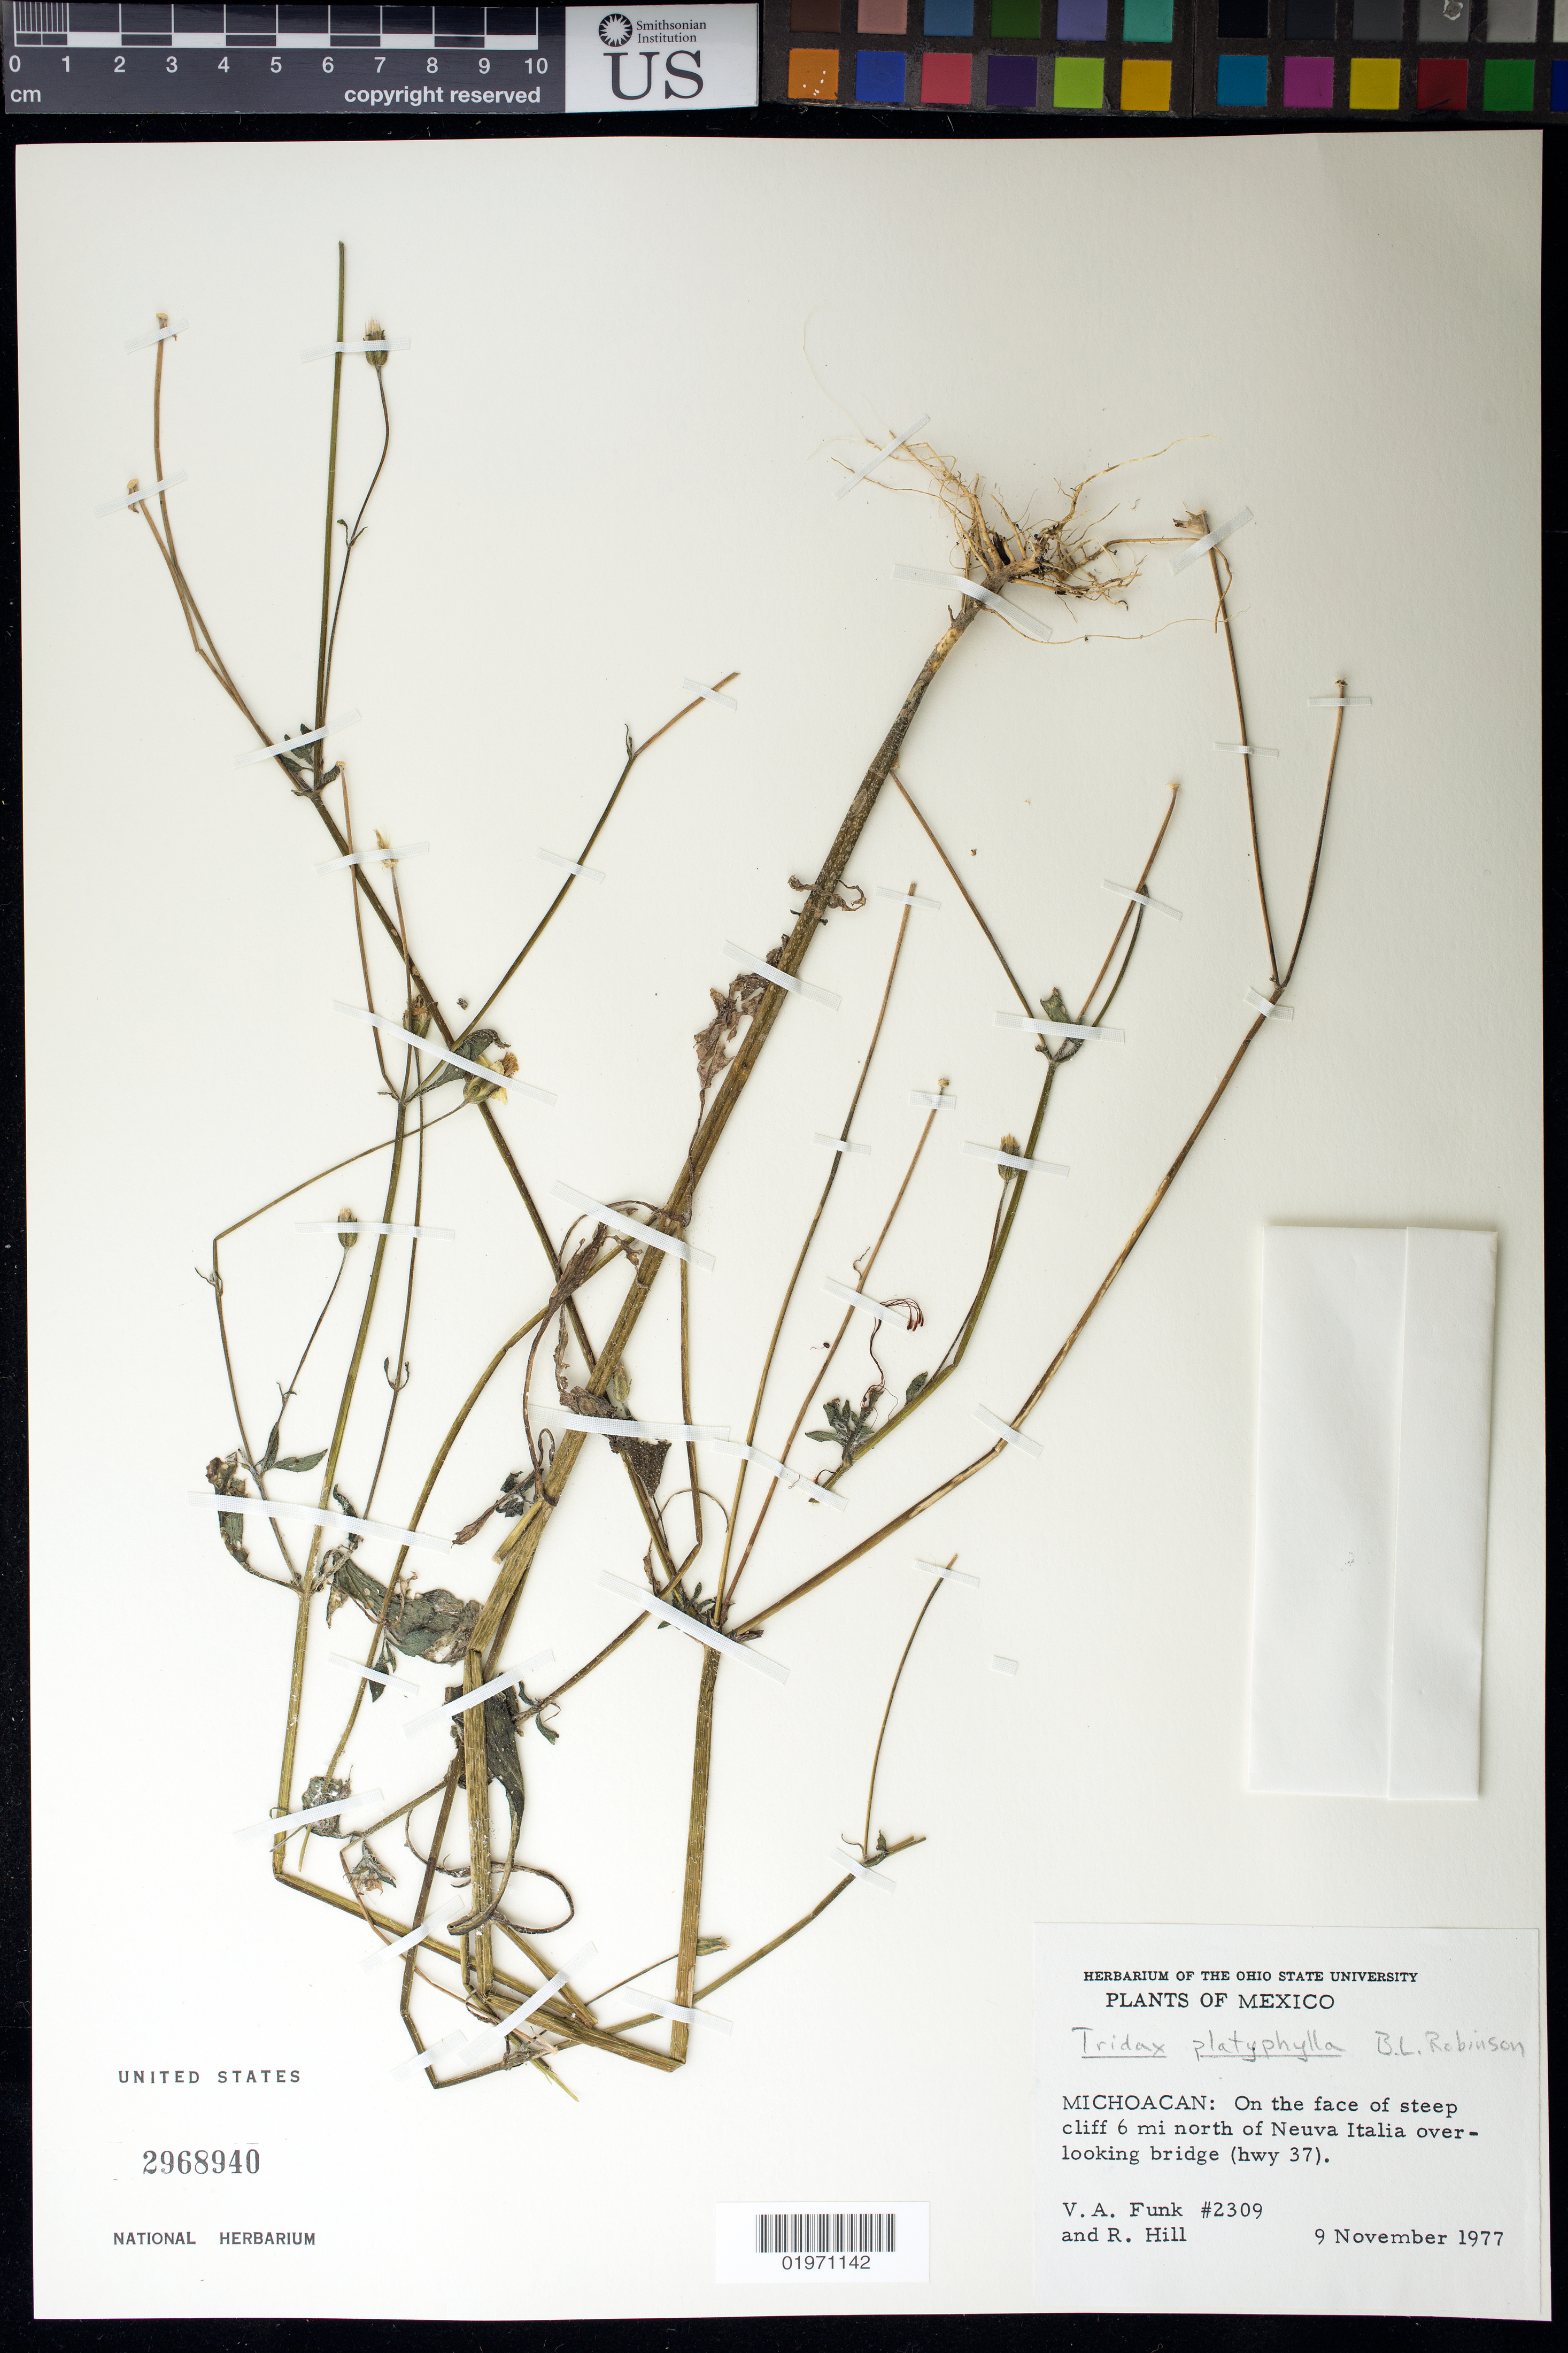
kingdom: Plantae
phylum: Tracheophyta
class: Magnoliopsida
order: Asterales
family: Asteraceae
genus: Tridax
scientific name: Tridax platyphylla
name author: B.L. Rob.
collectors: V. Funk & R. Hill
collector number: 2309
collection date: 1977-11-09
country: Mexico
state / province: Michoacán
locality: On the face of a steep cliff 6 mi north of Nueva Italia overlooking bridge (hwy 37)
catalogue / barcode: US 2968940